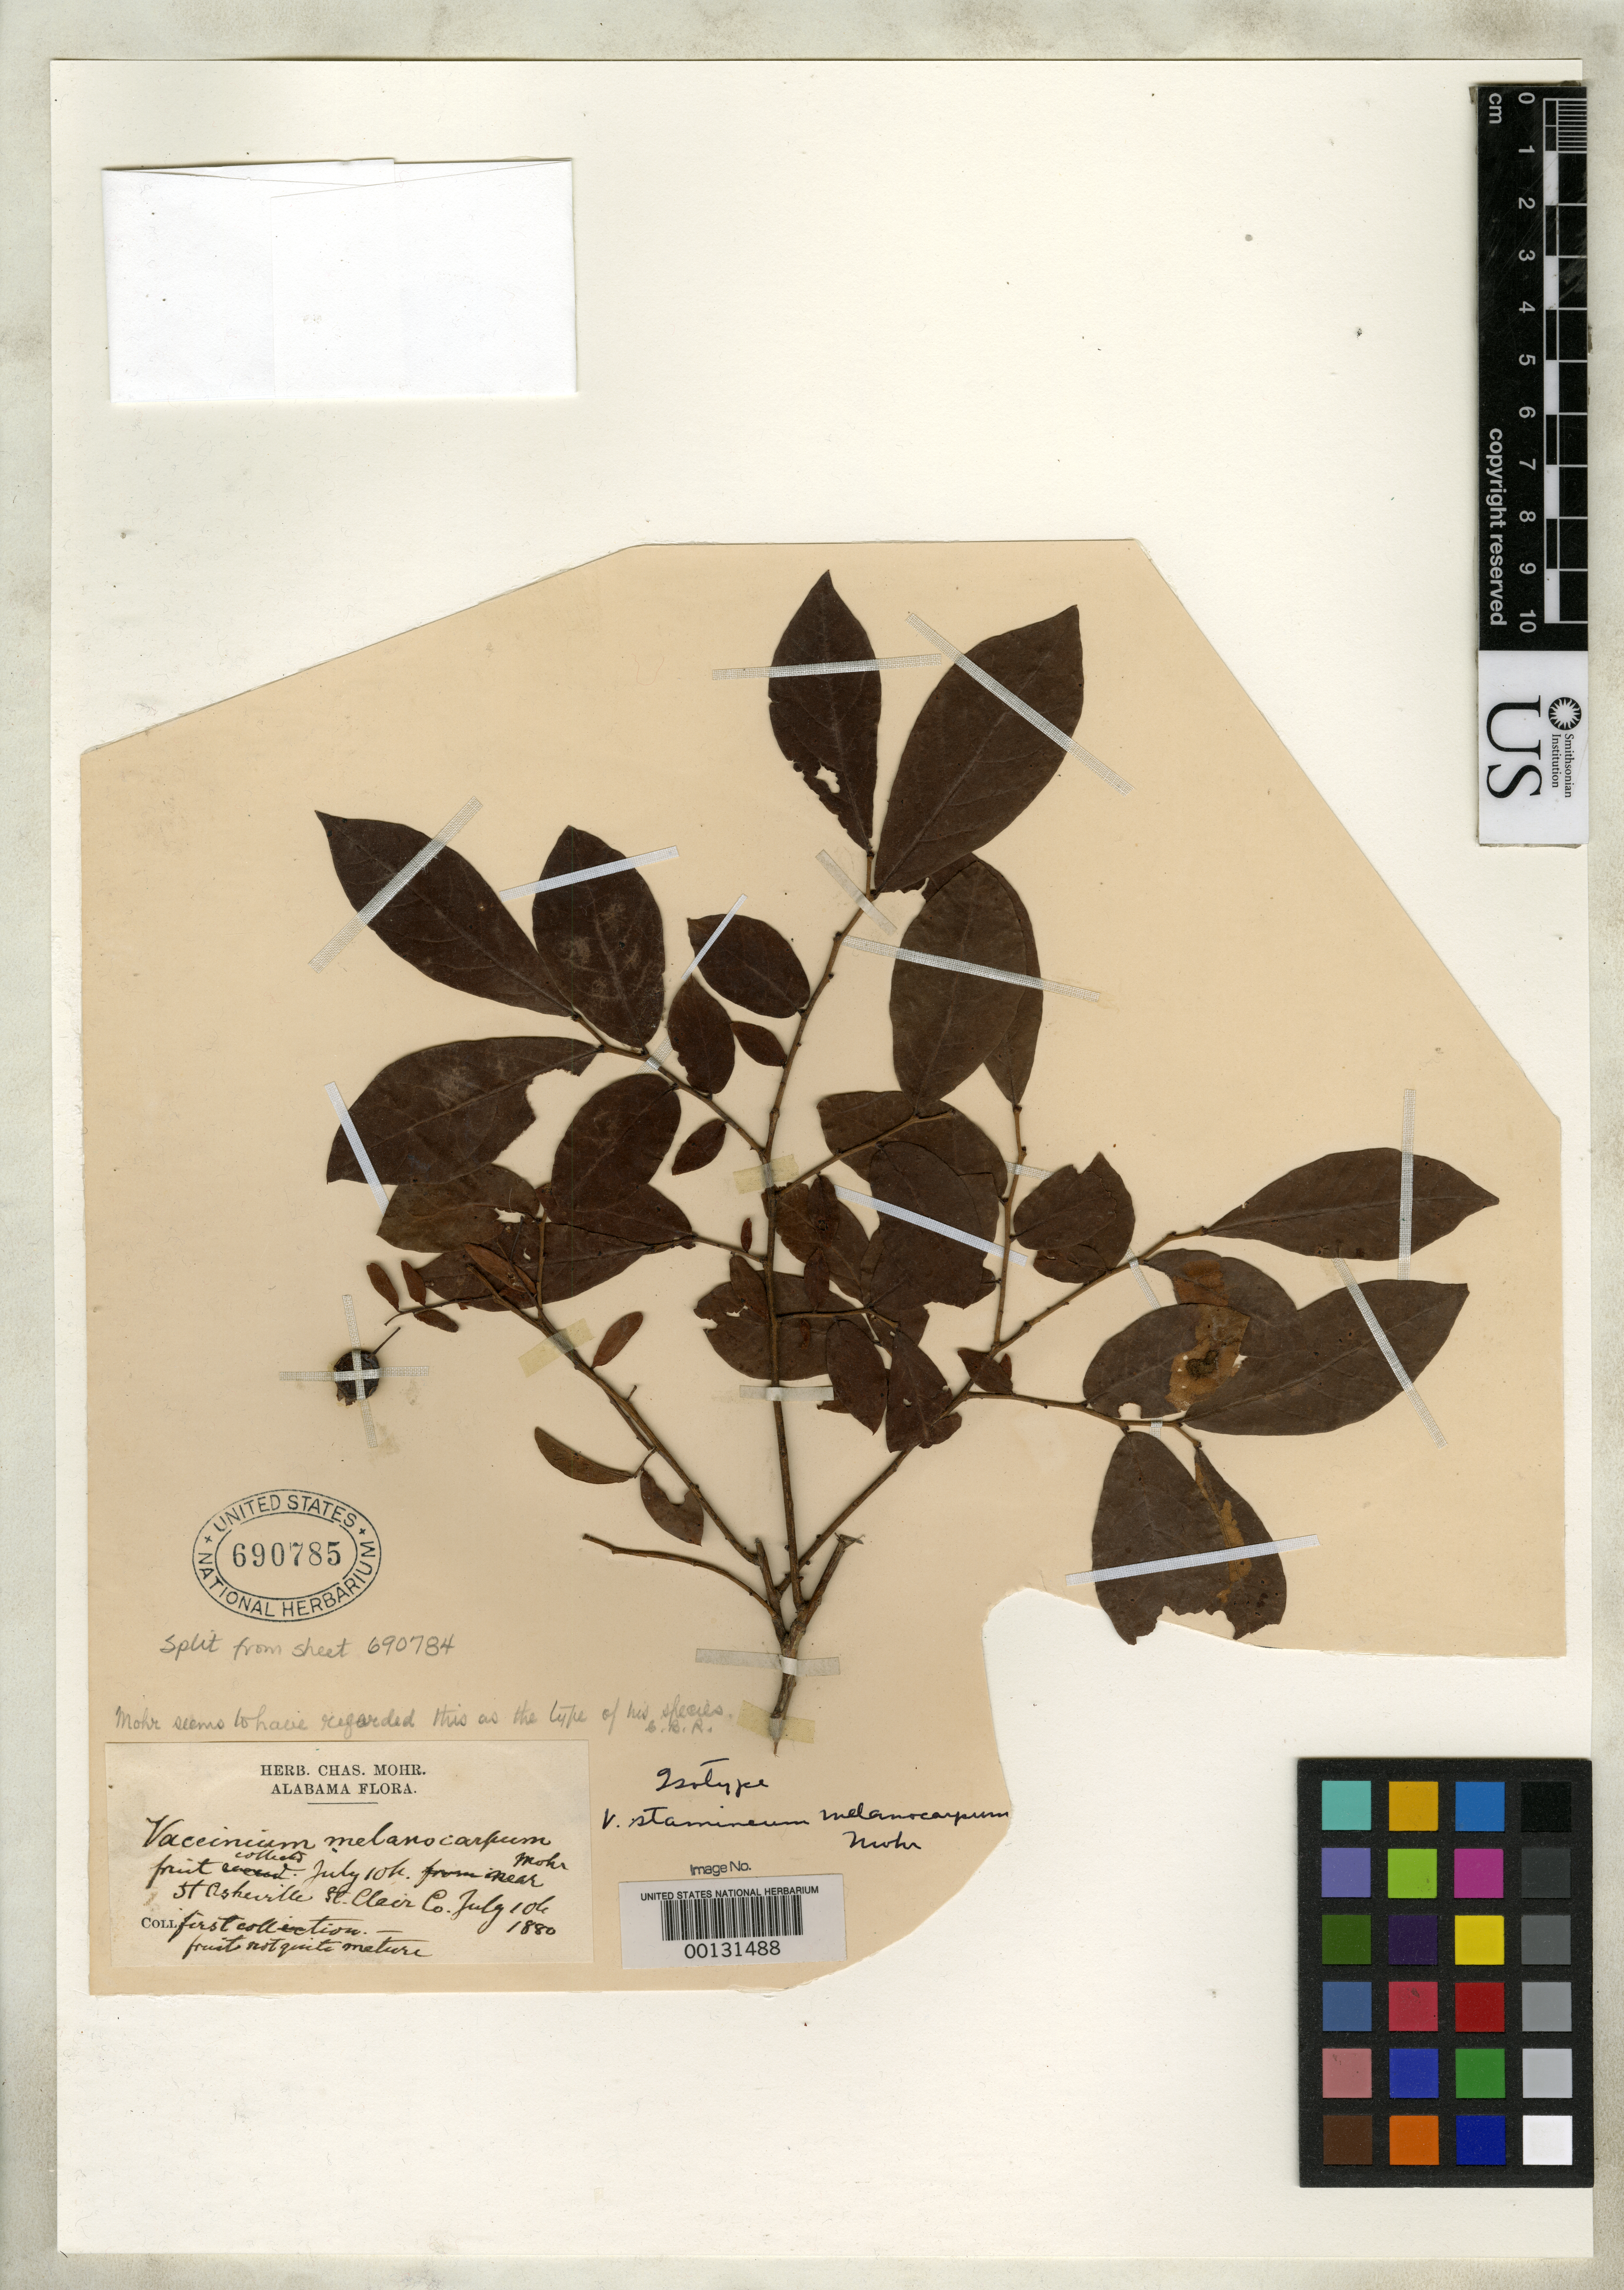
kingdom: Plantae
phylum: Tracheophyta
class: Magnoliopsida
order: Ericales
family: Ericaceae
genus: Vaccinium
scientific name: Vaccinium stamineum var. melanocarpum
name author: C. Mohr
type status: Isotype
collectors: C. T. Mohr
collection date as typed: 10 Jul 1880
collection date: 1880-07-10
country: United States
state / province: Alabama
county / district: St. Clair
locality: Ashville.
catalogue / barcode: US 690785